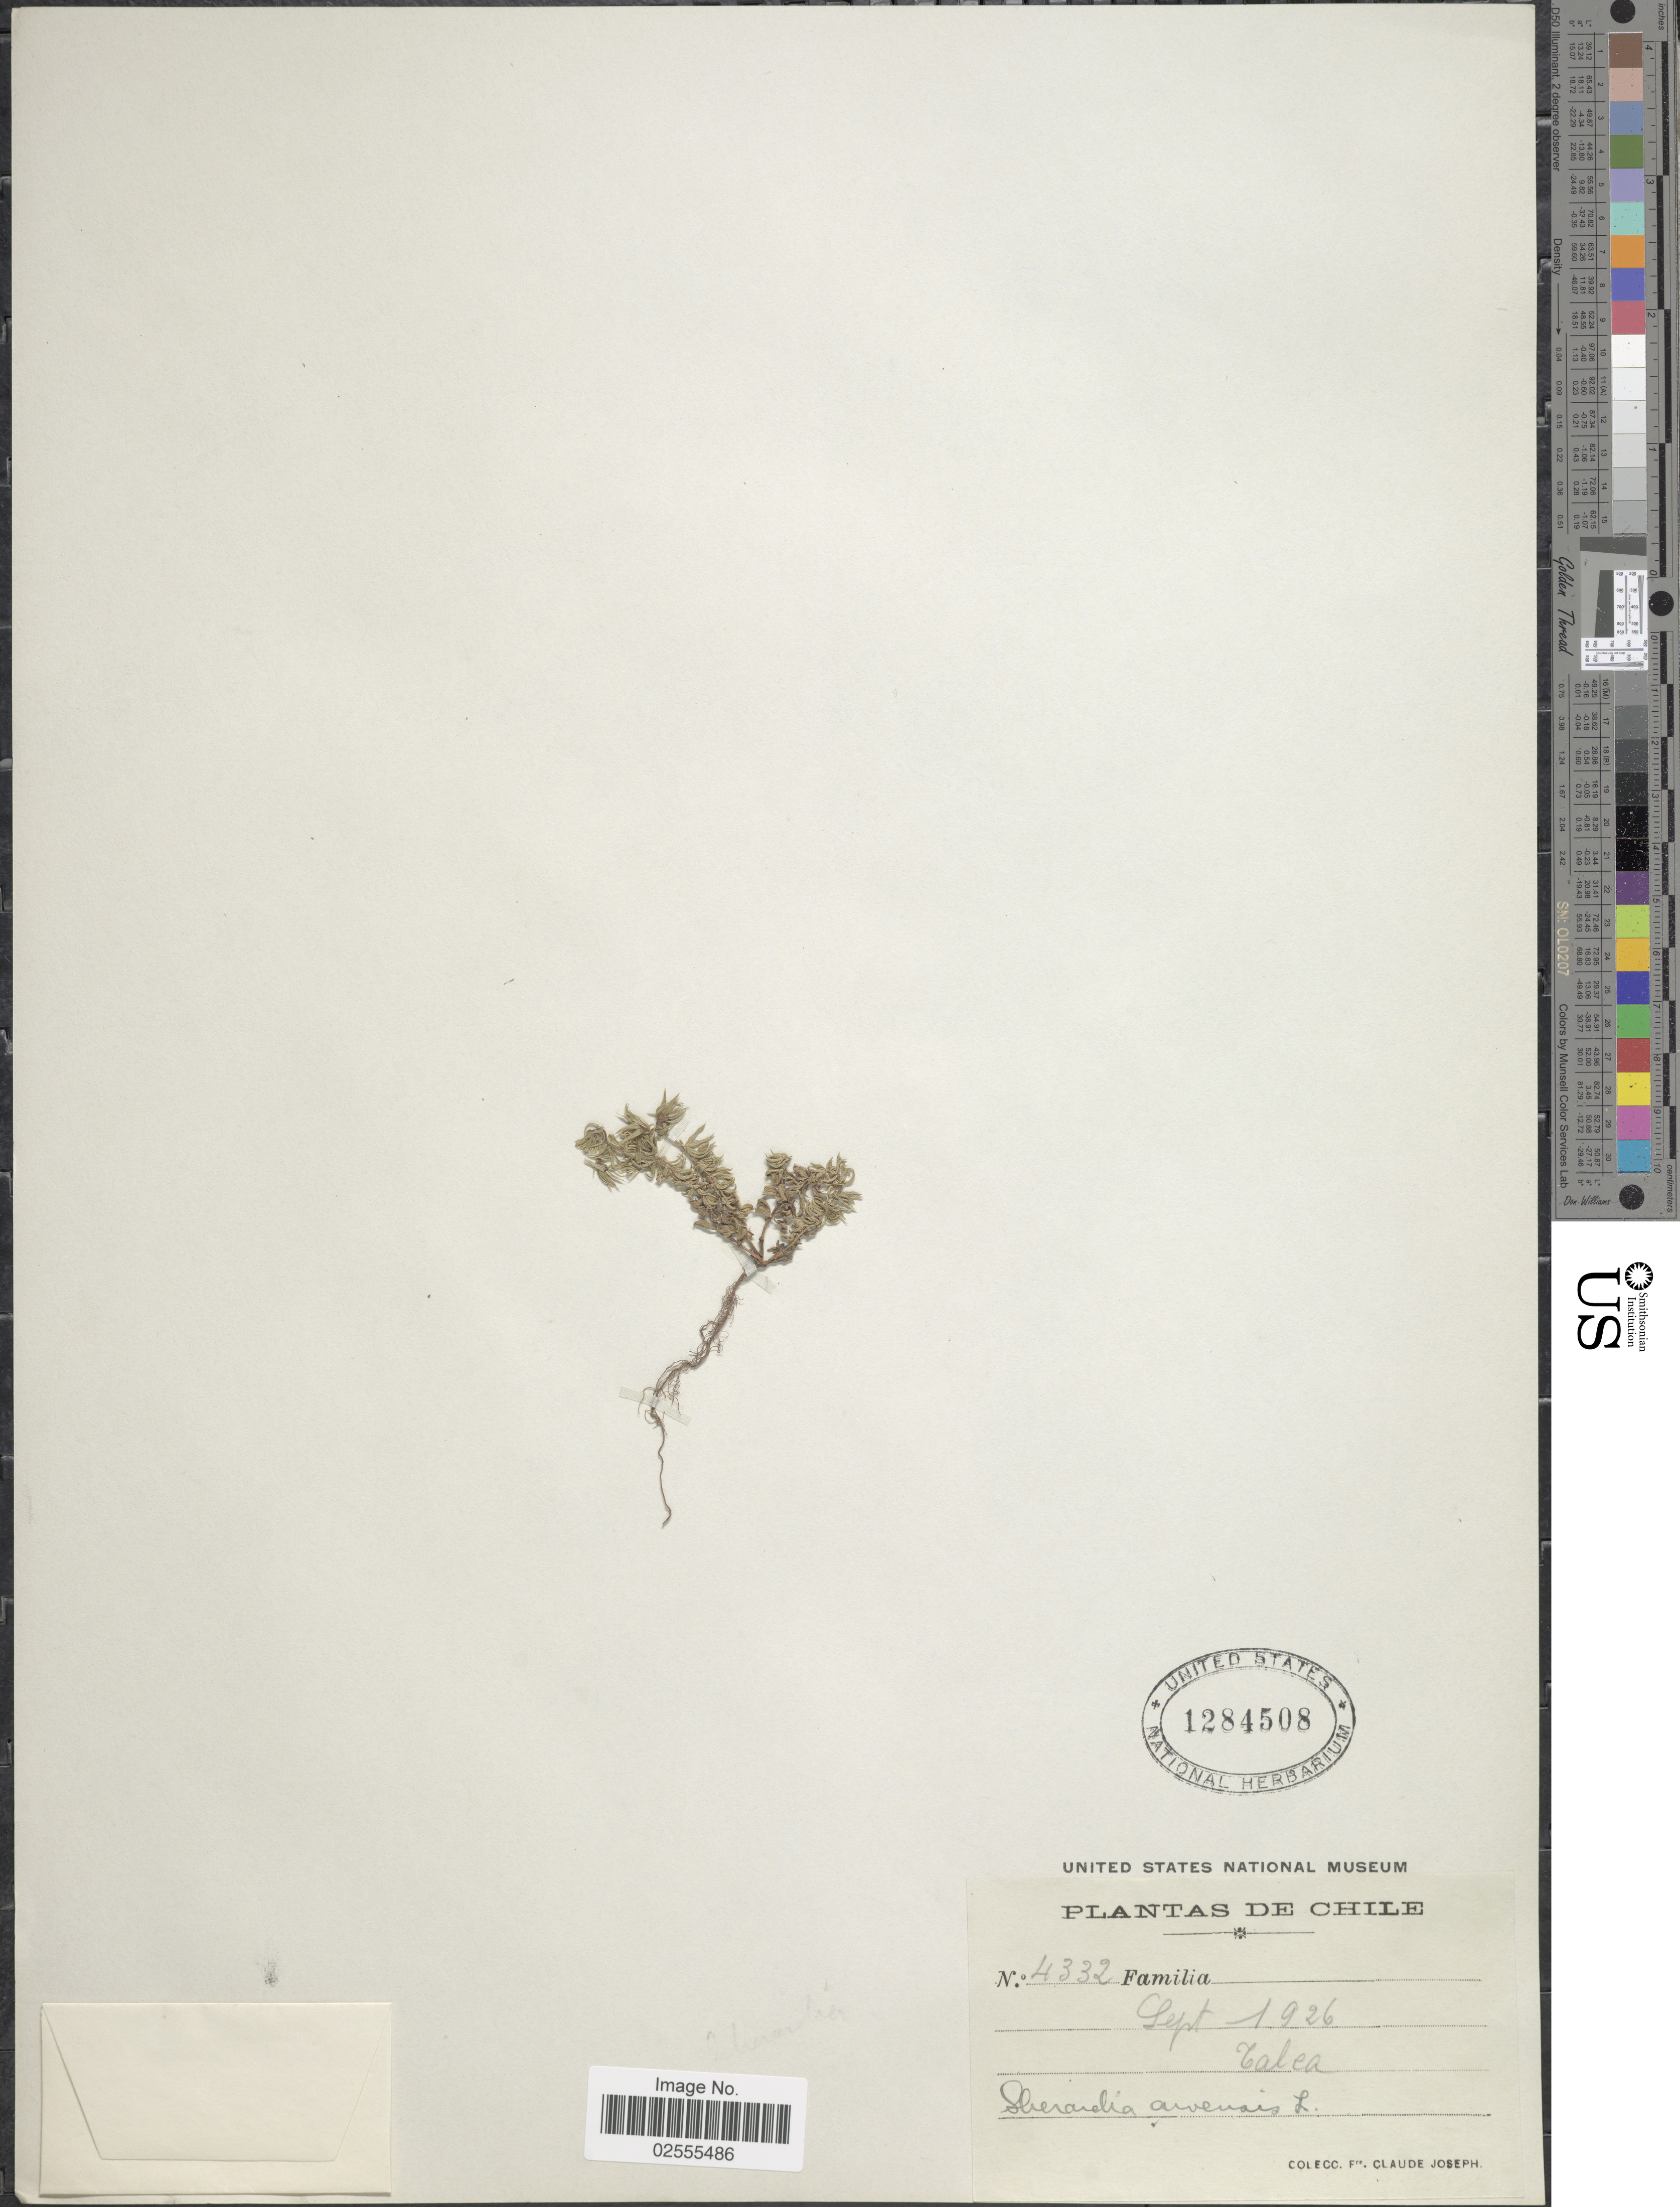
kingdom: Plantae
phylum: Tracheophyta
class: Magnoliopsida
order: Gentianales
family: Rubiaceae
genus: Sherardia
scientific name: Sherardia arvensis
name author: L.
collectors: Bro. Claude-Joseph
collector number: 4332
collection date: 1926-09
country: Chile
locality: Talca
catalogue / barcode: US 1284508